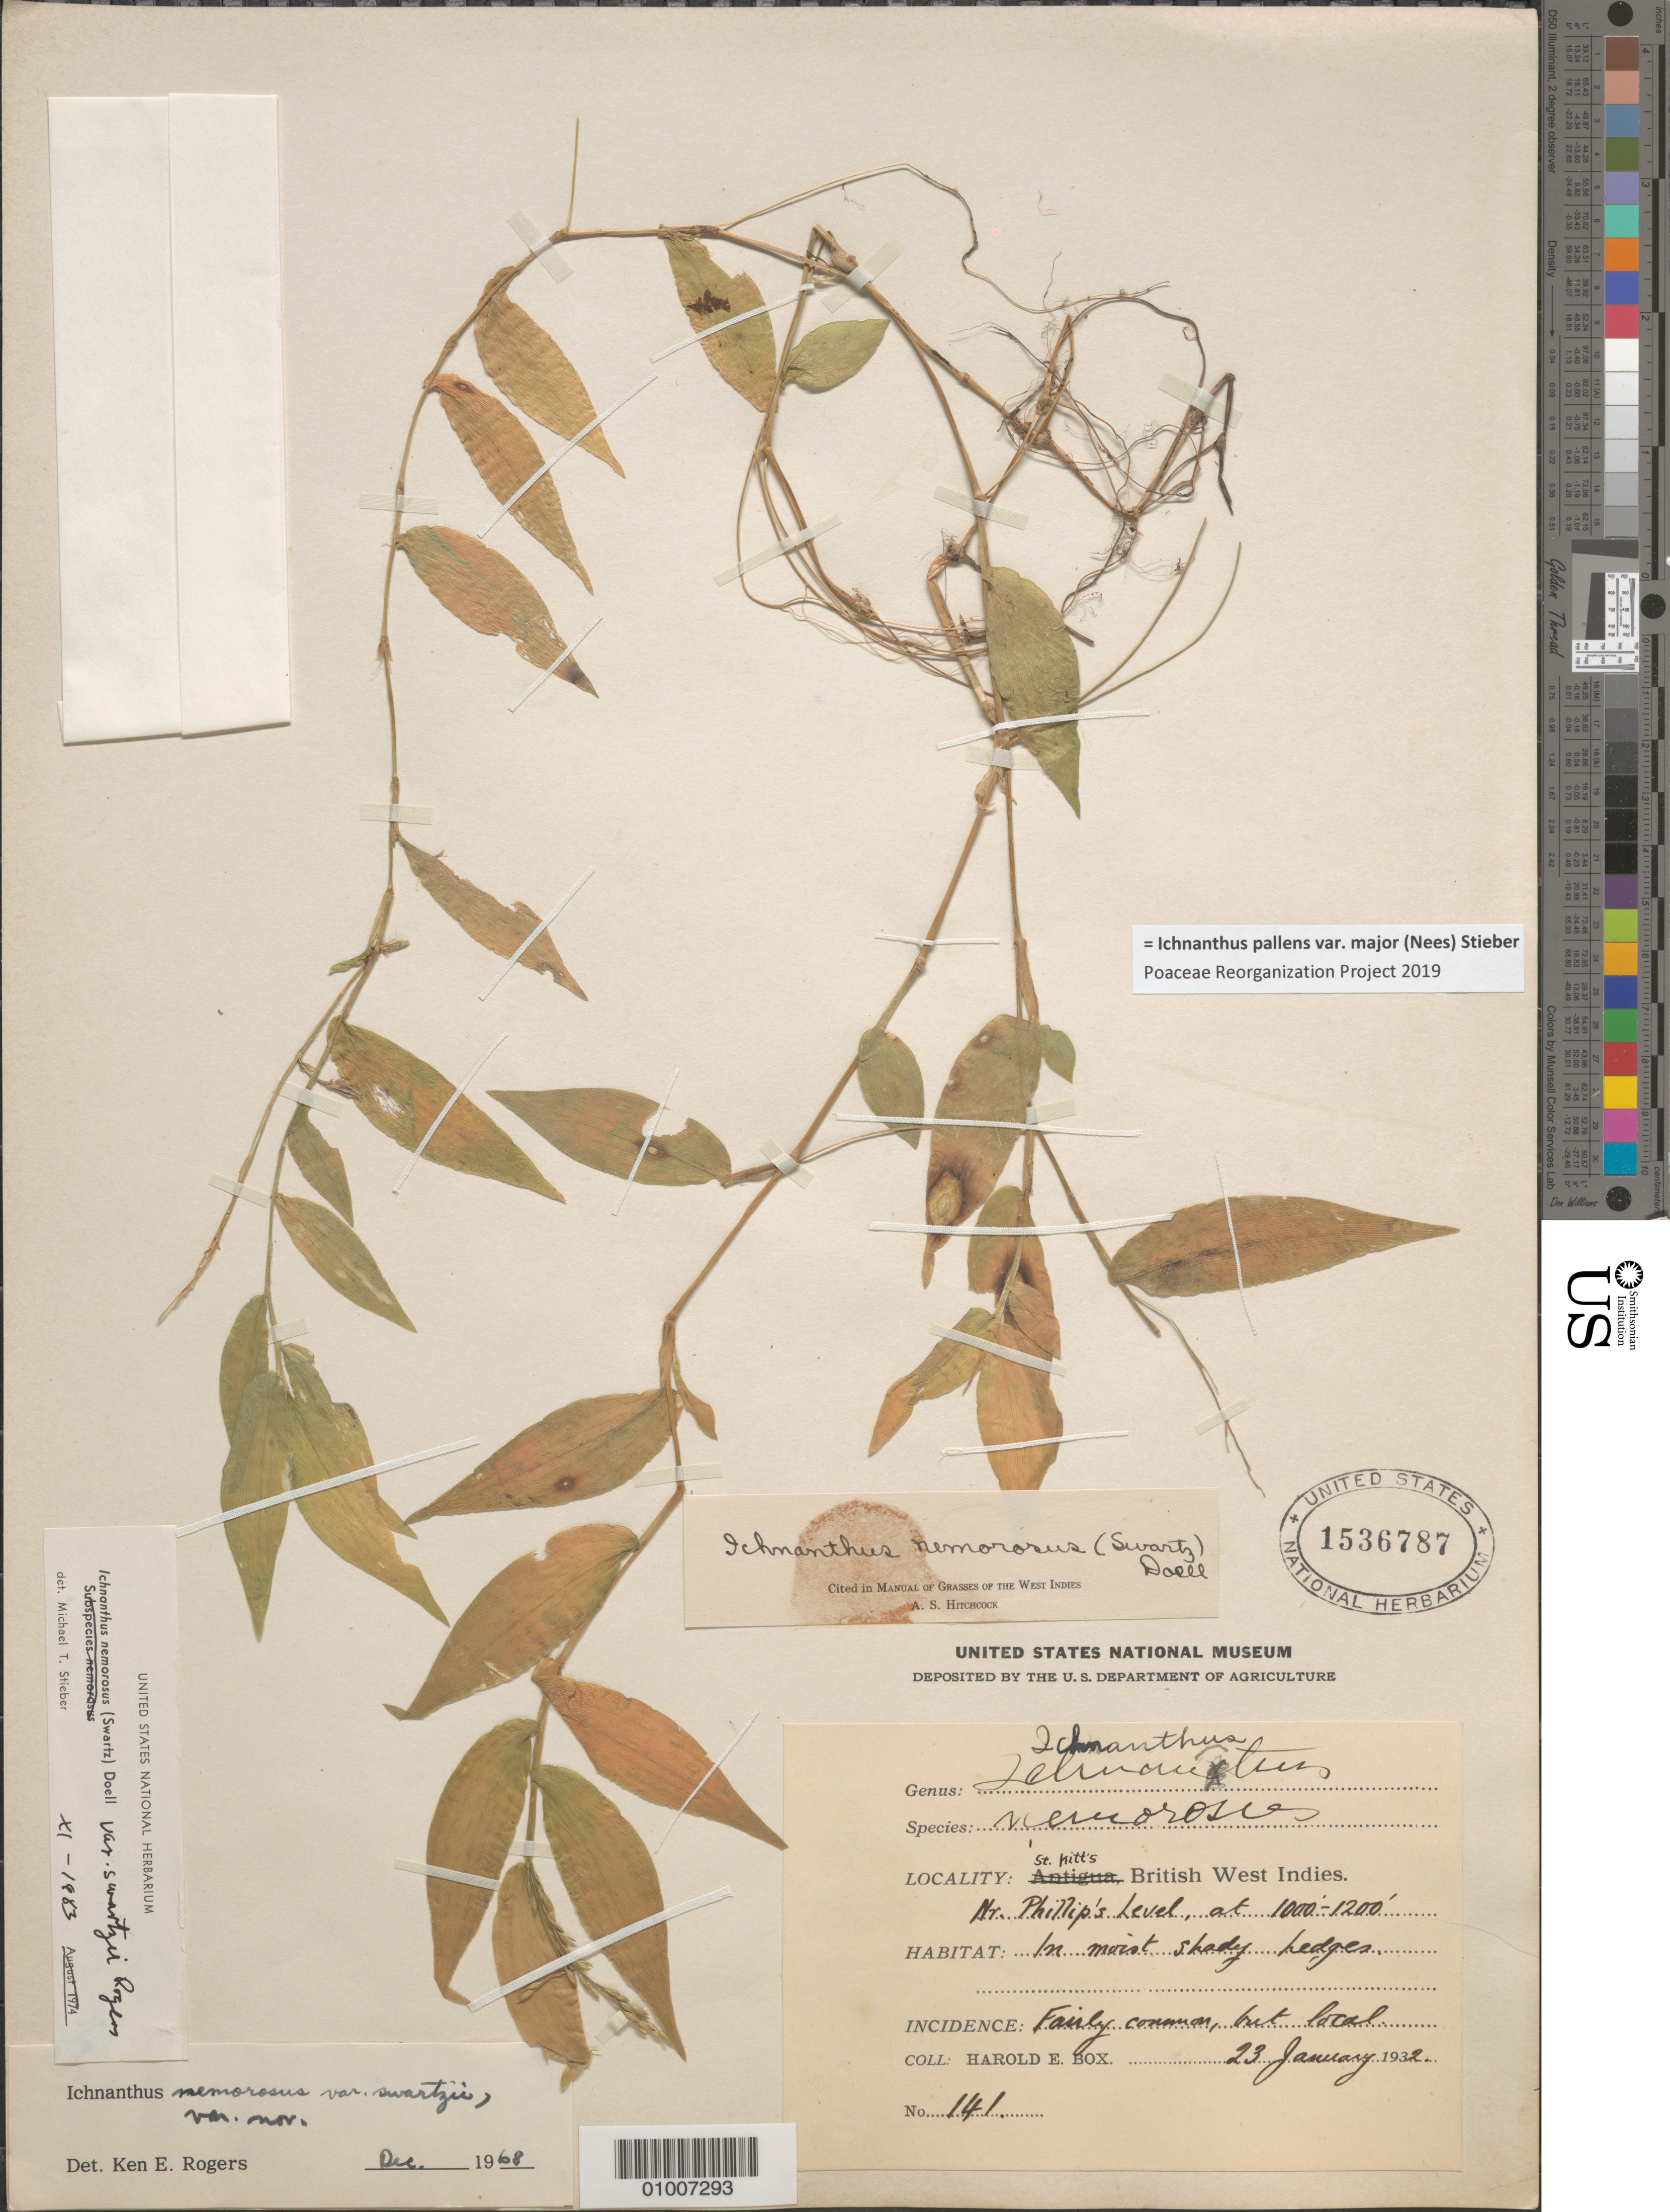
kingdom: Plantae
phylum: Tracheophyta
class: Liliopsida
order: Poales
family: Poaceae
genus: Ichnanthus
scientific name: Ichnanthus nemorosus var. swartzii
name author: K.E. Rogers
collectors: H. E. Box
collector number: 141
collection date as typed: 23 Jan 1932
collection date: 1932-01-23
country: St. Christopher-Nevis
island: St. Christopher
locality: Mr. Phillip's level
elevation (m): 1000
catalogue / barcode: US 1536787